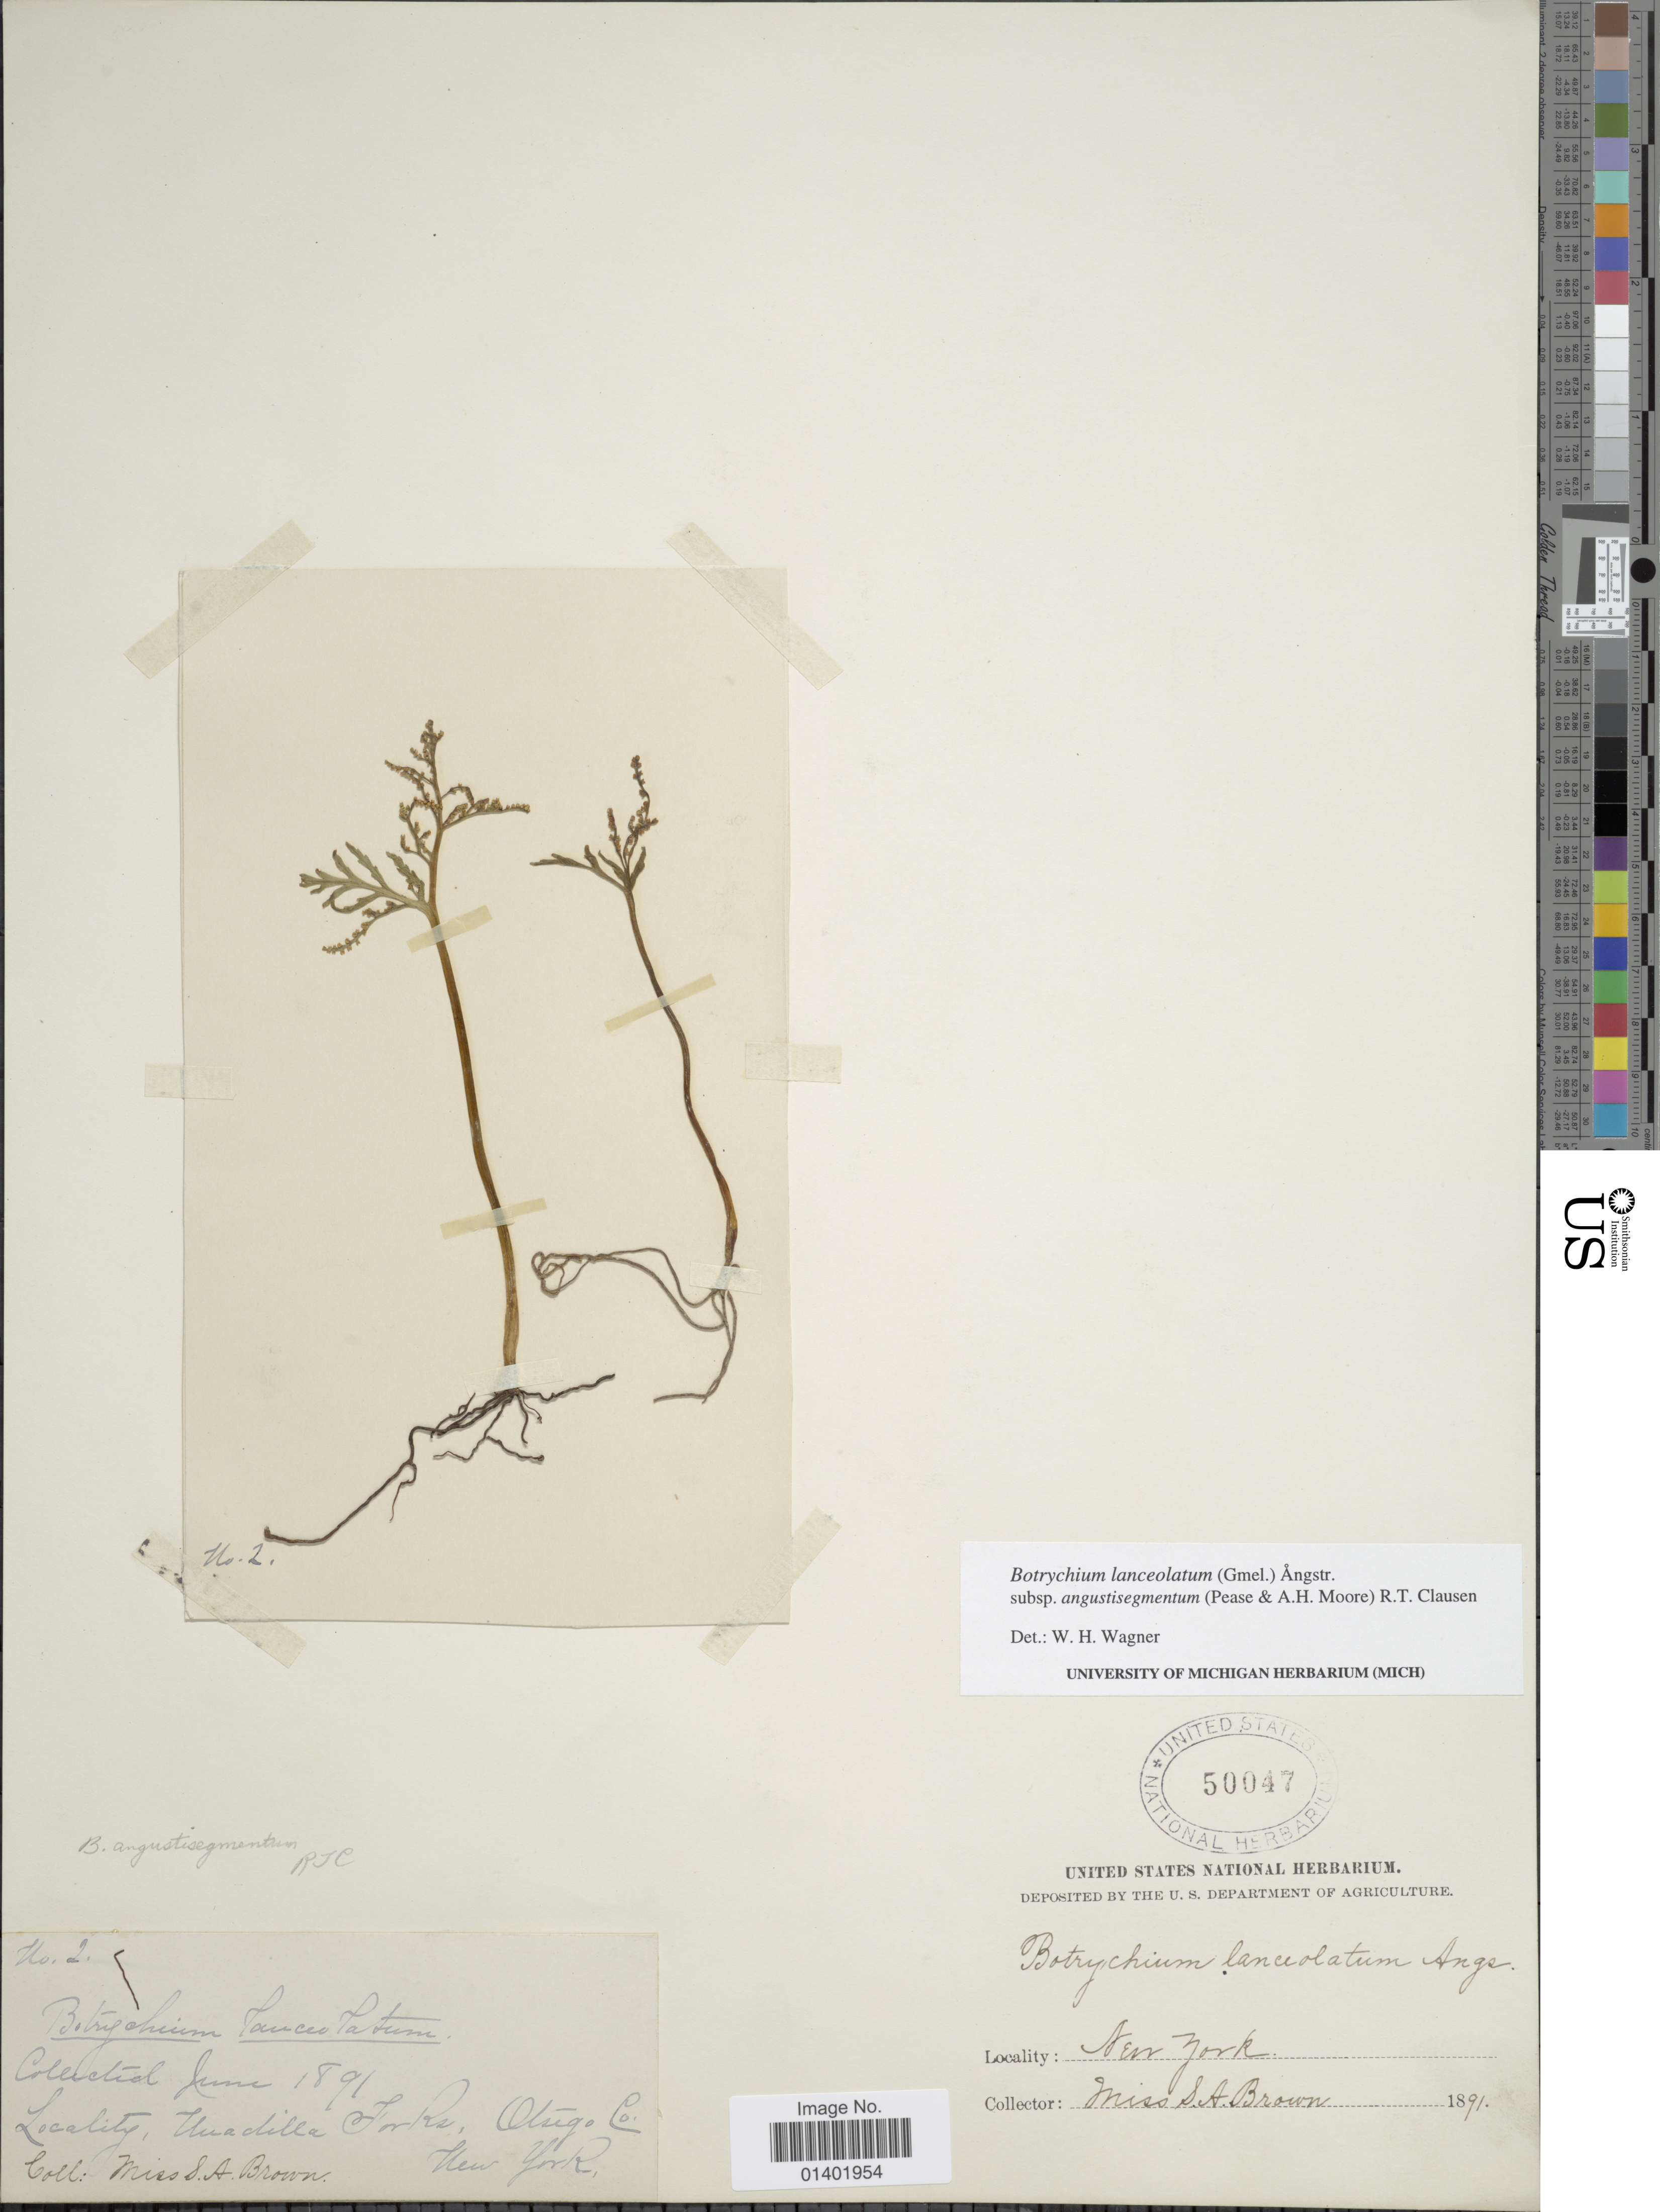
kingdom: Plantae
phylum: Tracheophyta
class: Polypodiopsida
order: Ophioglossales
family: Ophioglossaceae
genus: Botrychium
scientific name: Botrychium lanceolatum subsp. angustisegmentum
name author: (Pease & A.H. Moore) R.T. Clausen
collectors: S. Brown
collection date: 1891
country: United States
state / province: New York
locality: Unadilla Forks, Otsego Co.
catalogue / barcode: US 50047